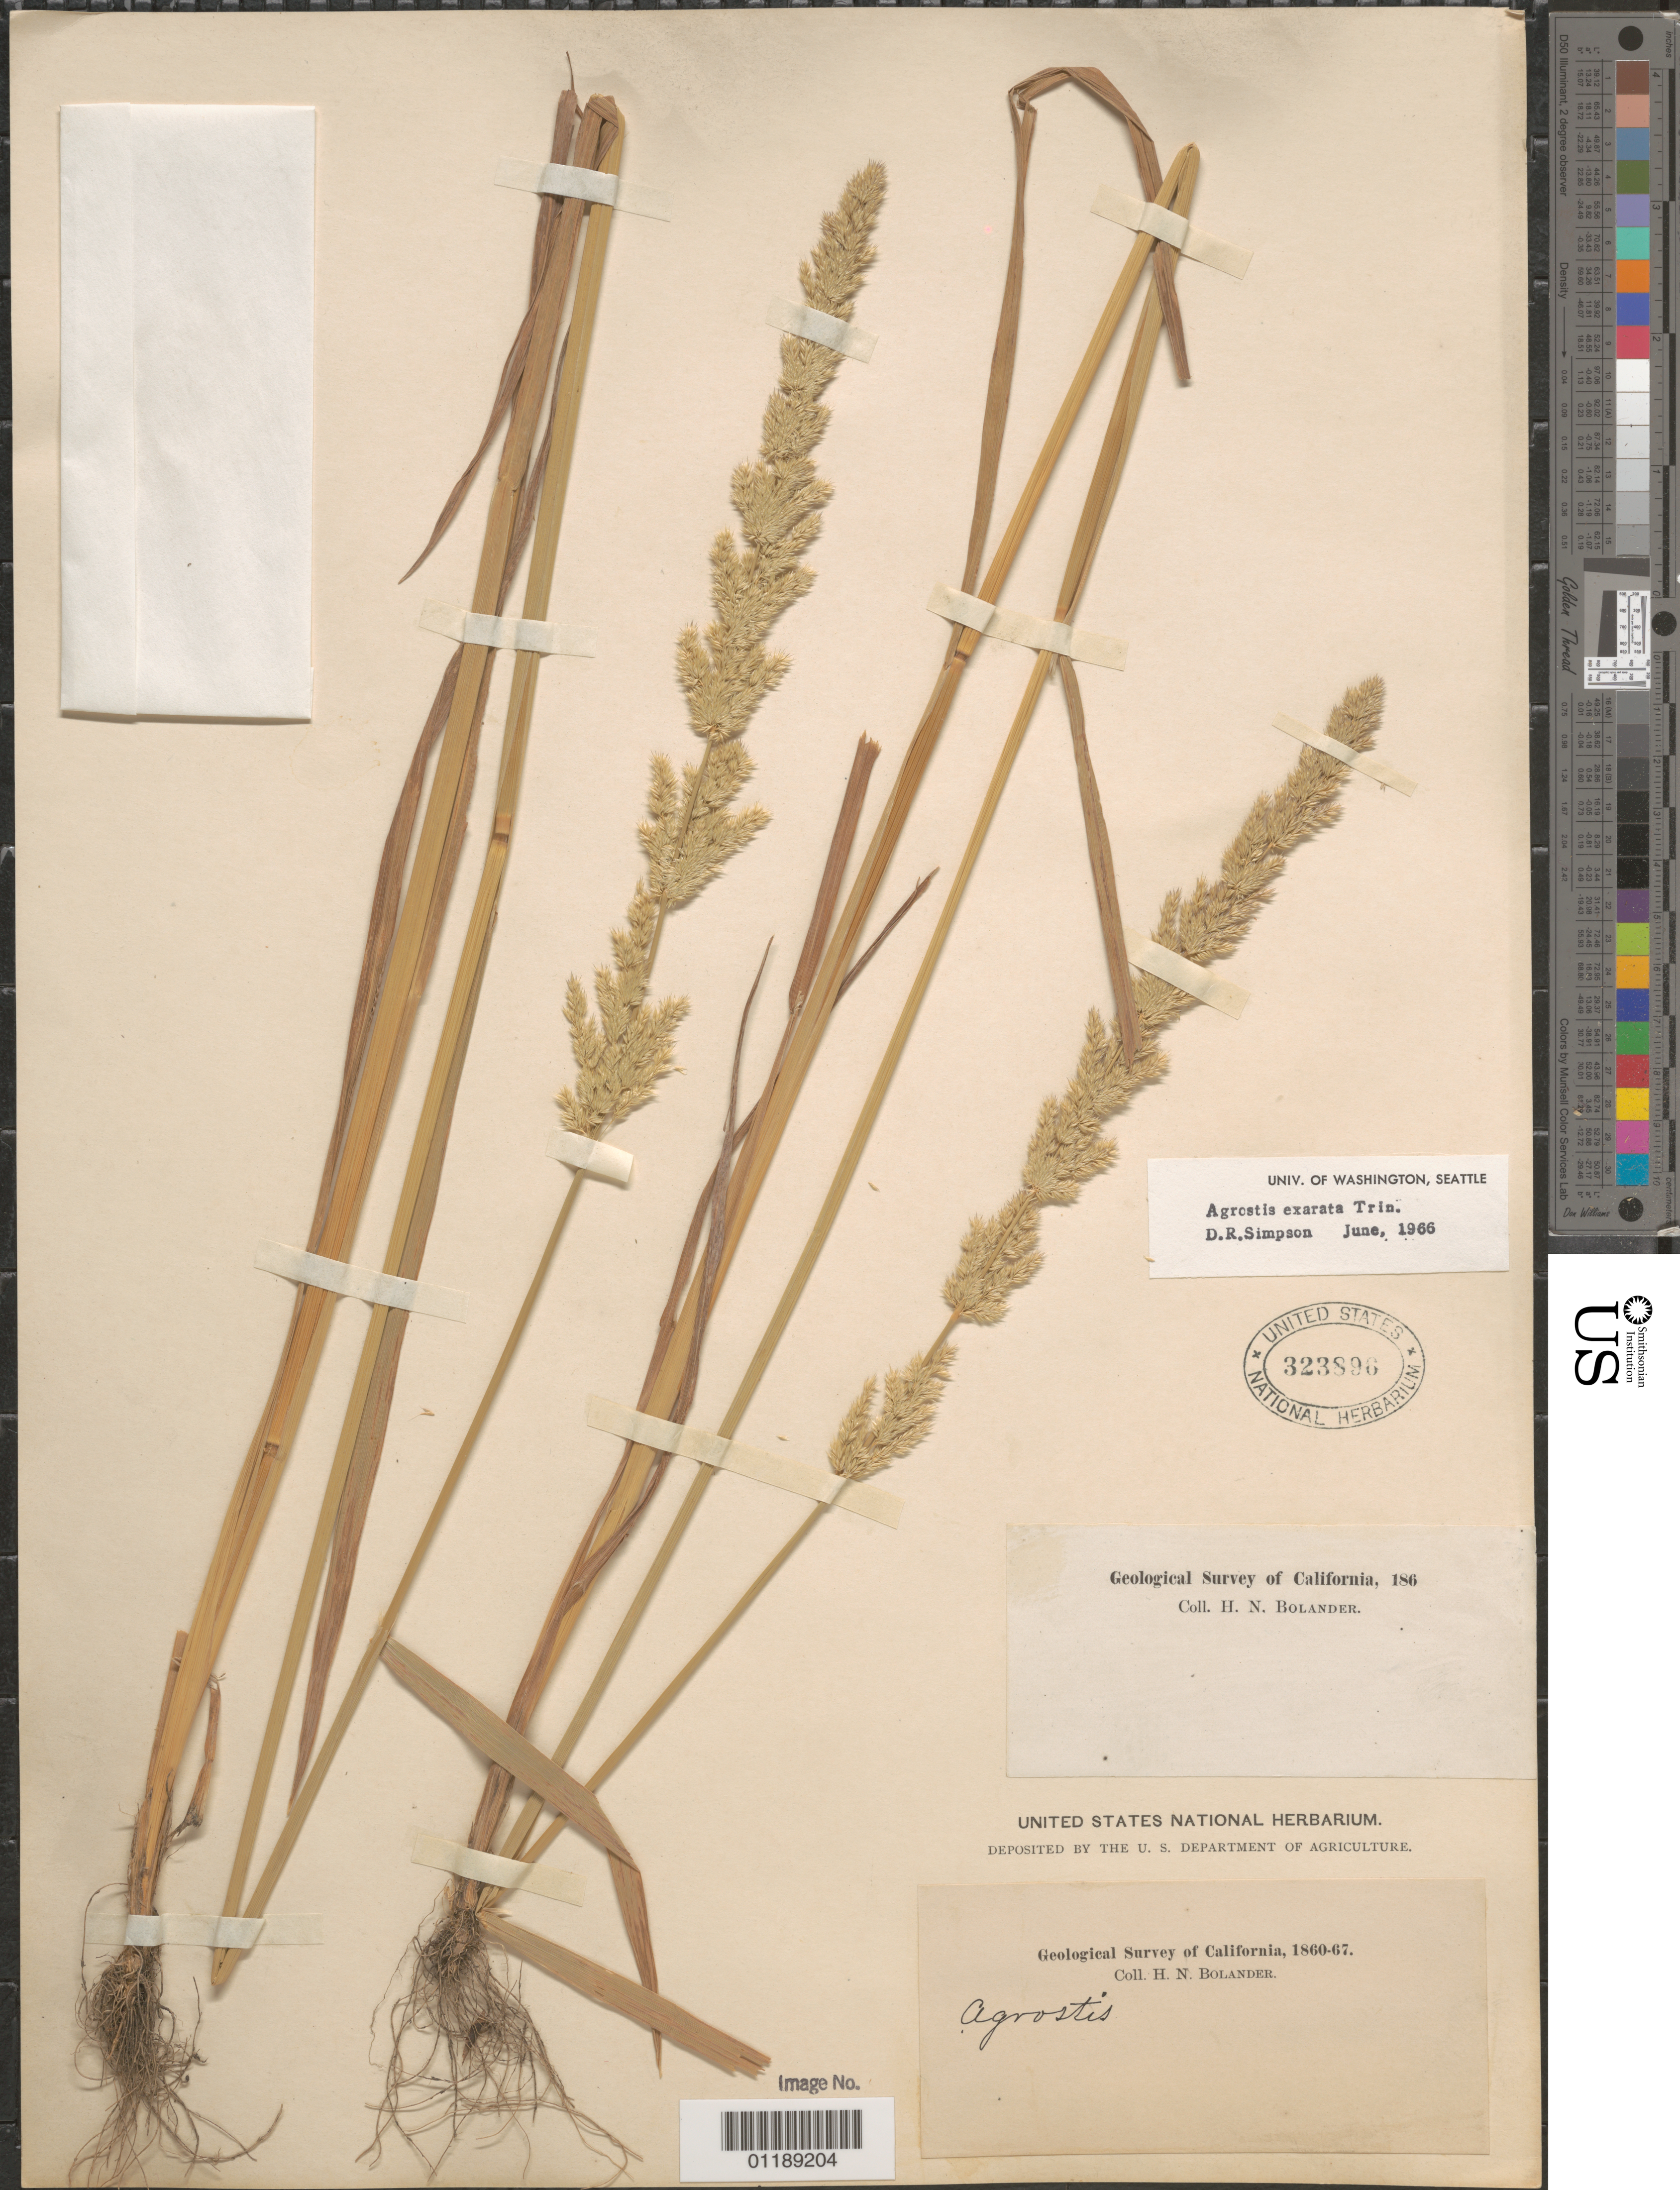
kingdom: Plantae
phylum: Tracheophyta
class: Liliopsida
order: Poales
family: Poaceae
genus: Agrostis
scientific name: Agrostis exarata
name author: Trin.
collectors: H. Bolander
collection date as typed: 1860 to -- -- 1867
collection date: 1860/1867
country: United States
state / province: California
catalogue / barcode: US 323896